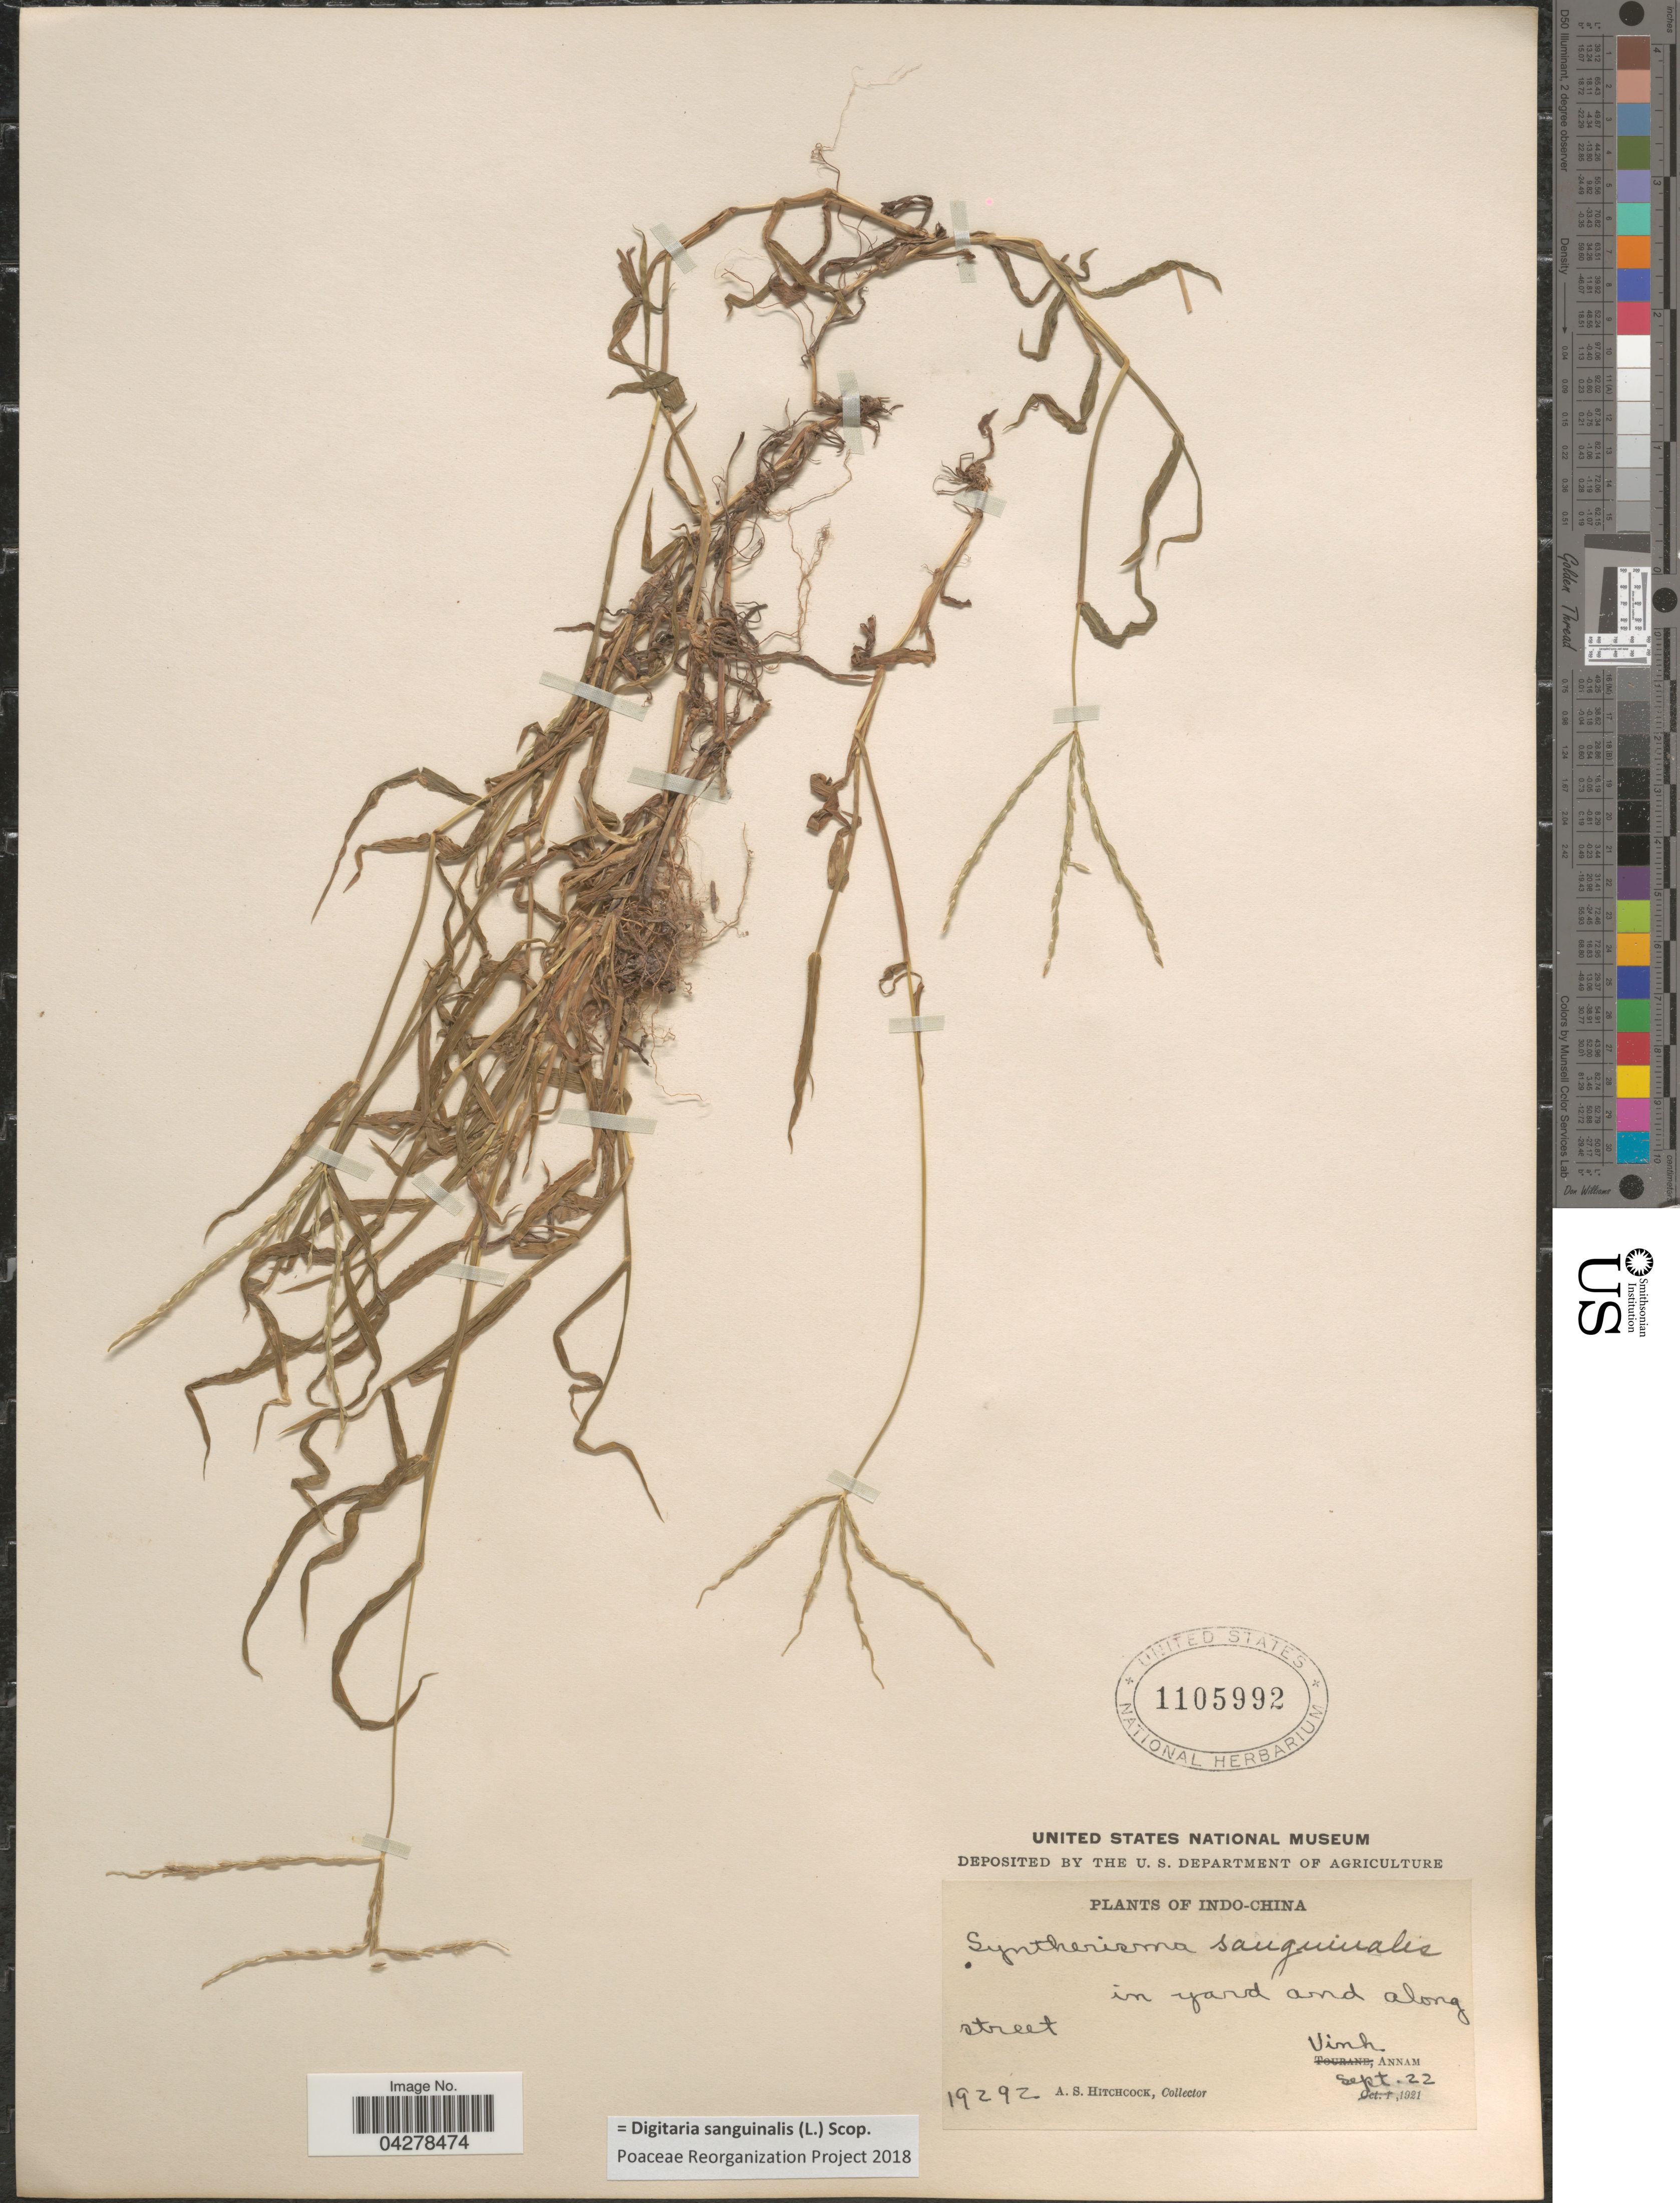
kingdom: Plantae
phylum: Tracheophyta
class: Liliopsida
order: Poales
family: Poaceae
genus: Digitaria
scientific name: Digitaria sanguinalis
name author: (L.) Scop.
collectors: A. S. Hitchcock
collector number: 19292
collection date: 1921-09-22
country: Vietnam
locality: Indo-China. In yard and along street. Vinh, Annam.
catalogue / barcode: US 1105992